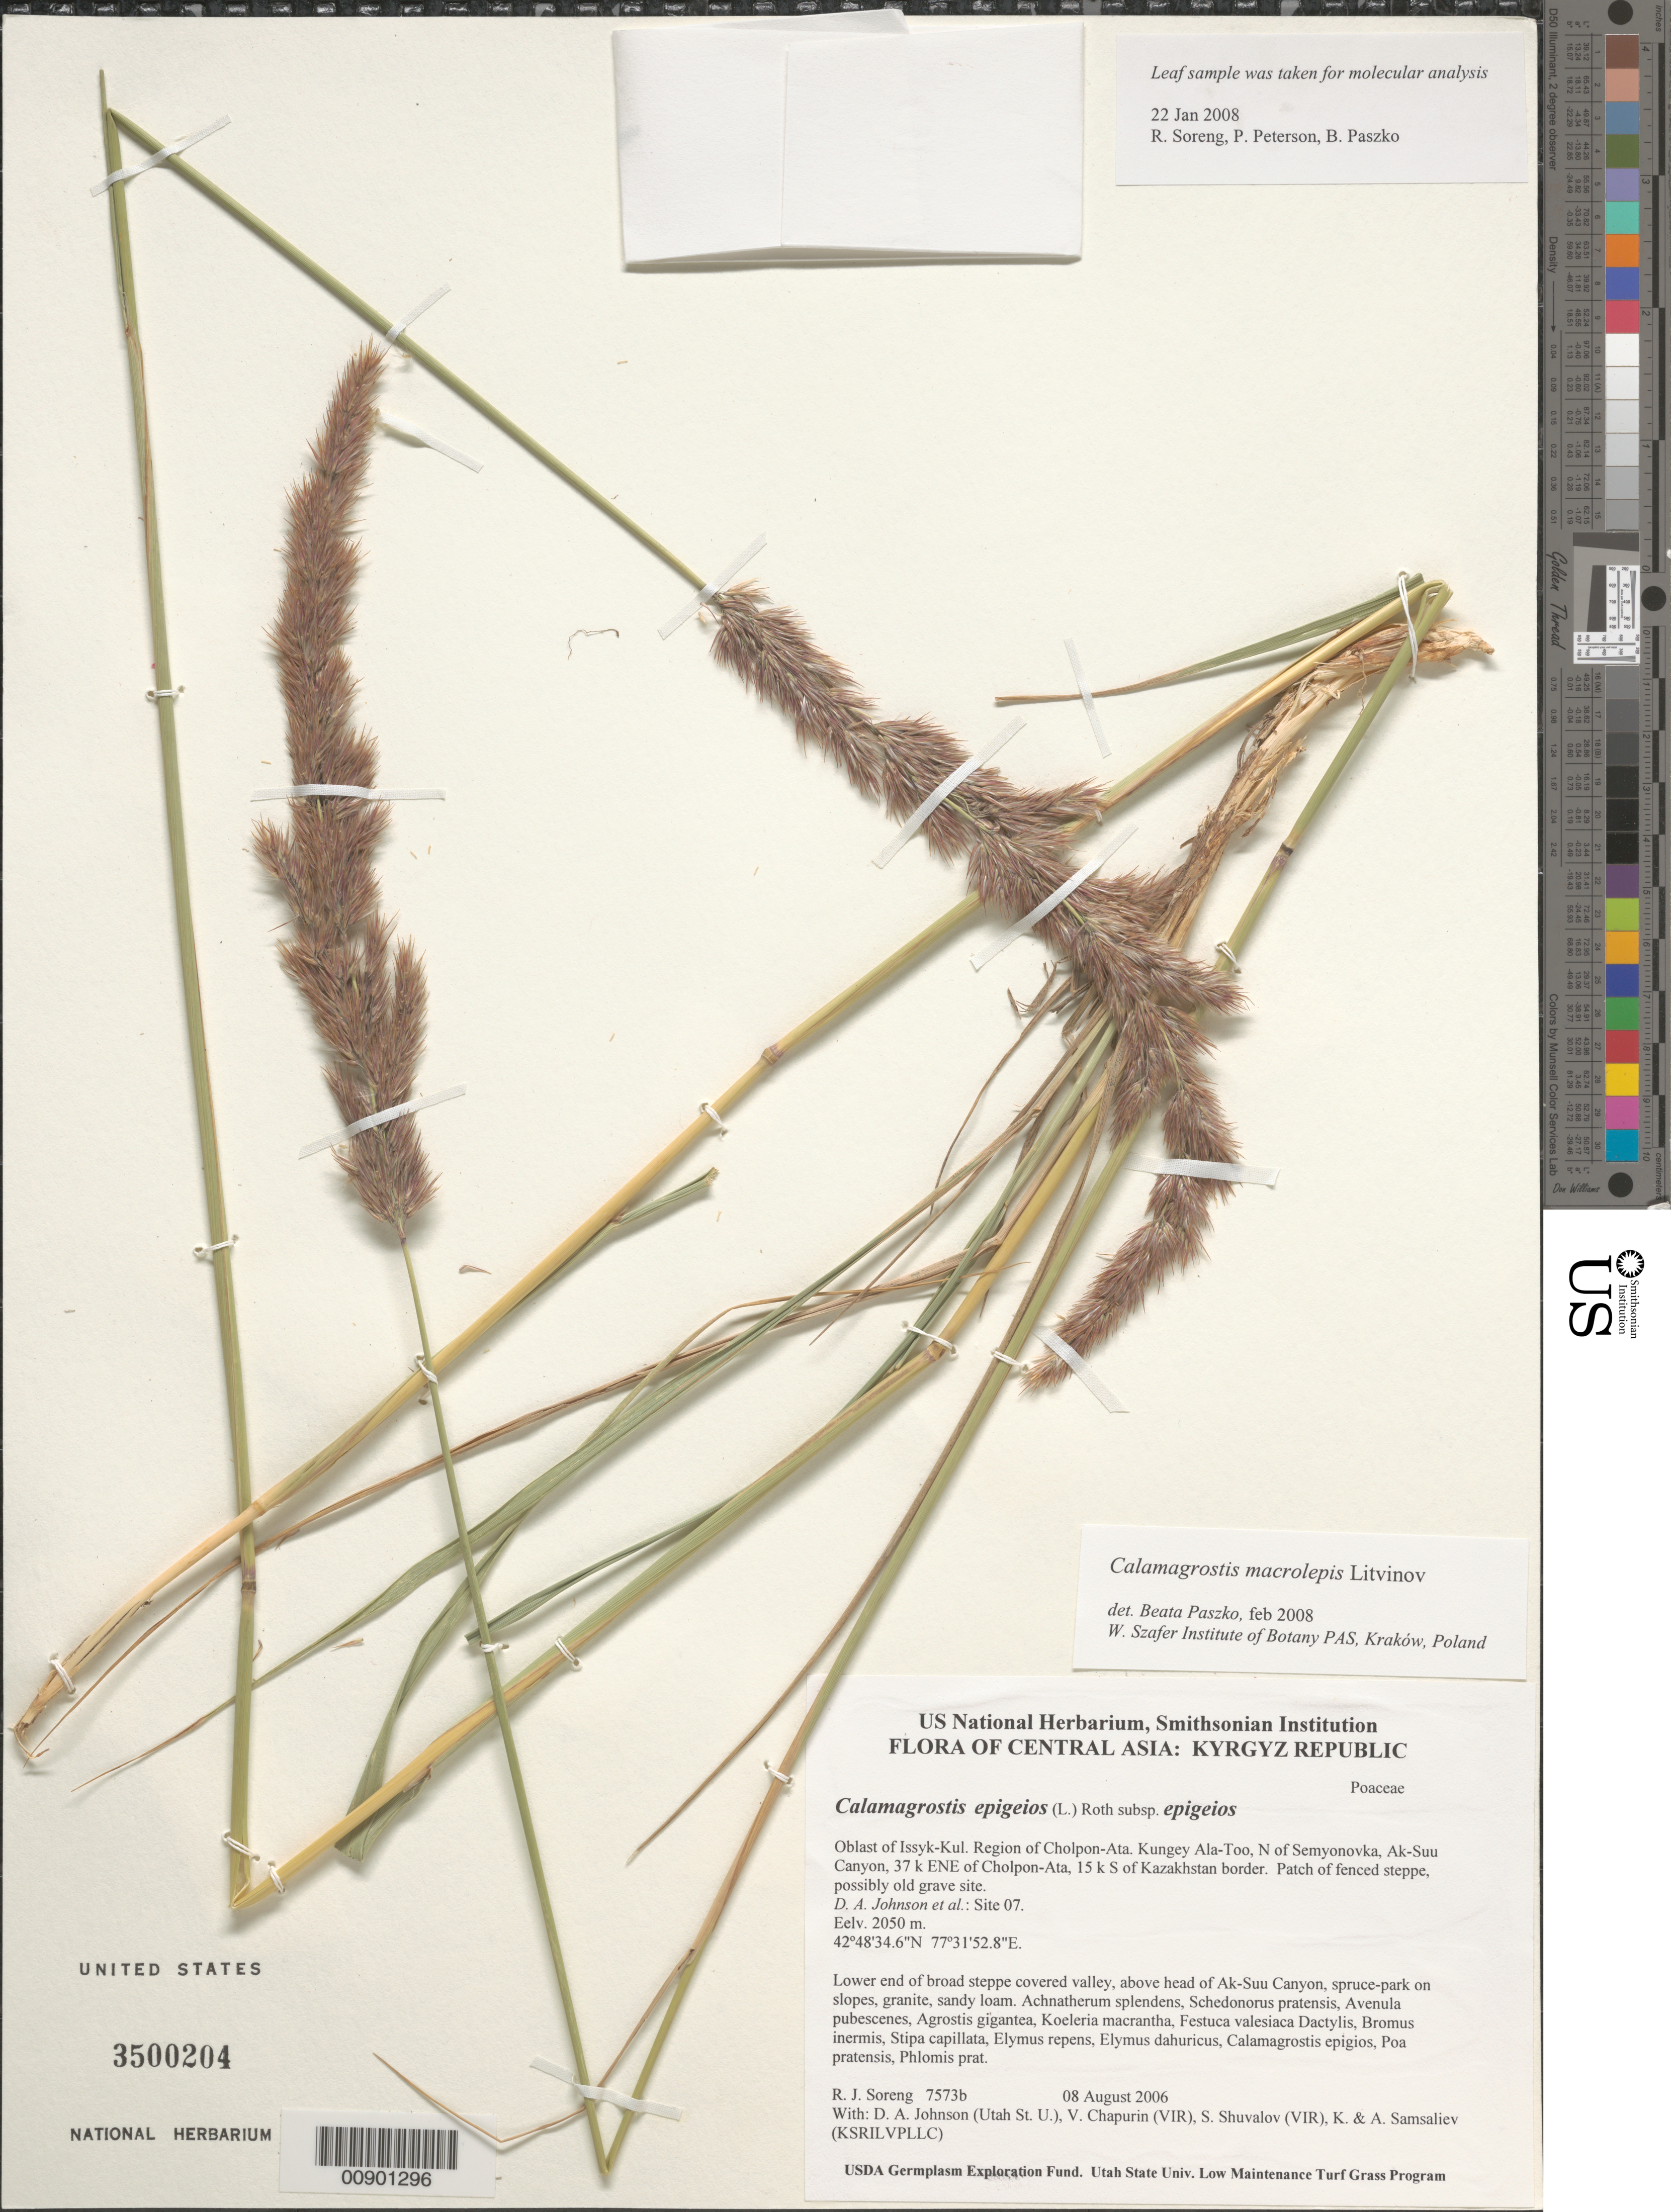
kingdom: Plantae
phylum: Tracheophyta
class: Liliopsida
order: Poales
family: Poaceae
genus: Calamagrostis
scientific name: Calamagrostis epigeios subsp. epigeios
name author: (L.) Roth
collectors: R. J. Soreng, D. Johnson, S. Shuvalov, V. Chapurin, K. Samsaliev & A. Samsaliev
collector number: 7573b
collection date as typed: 08 Aug 2006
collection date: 2006-08-08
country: Kyrgyzstan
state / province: Ysyk-Kol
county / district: Cholpon-Ata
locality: Kungey Ala-Too, N of Semyonovka, Ak-Suu Canyon, 37 km ENE of Cholpon-Ata, 15 km S of Kazakhstan border. Patch of fenced steppe, possibly old grave site.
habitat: Lower end of broad steppe covered valley, above head of Ak-Suu Canyon, spruce-park on slopes, granite, sandy loam.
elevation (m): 2050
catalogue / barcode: US 3500204